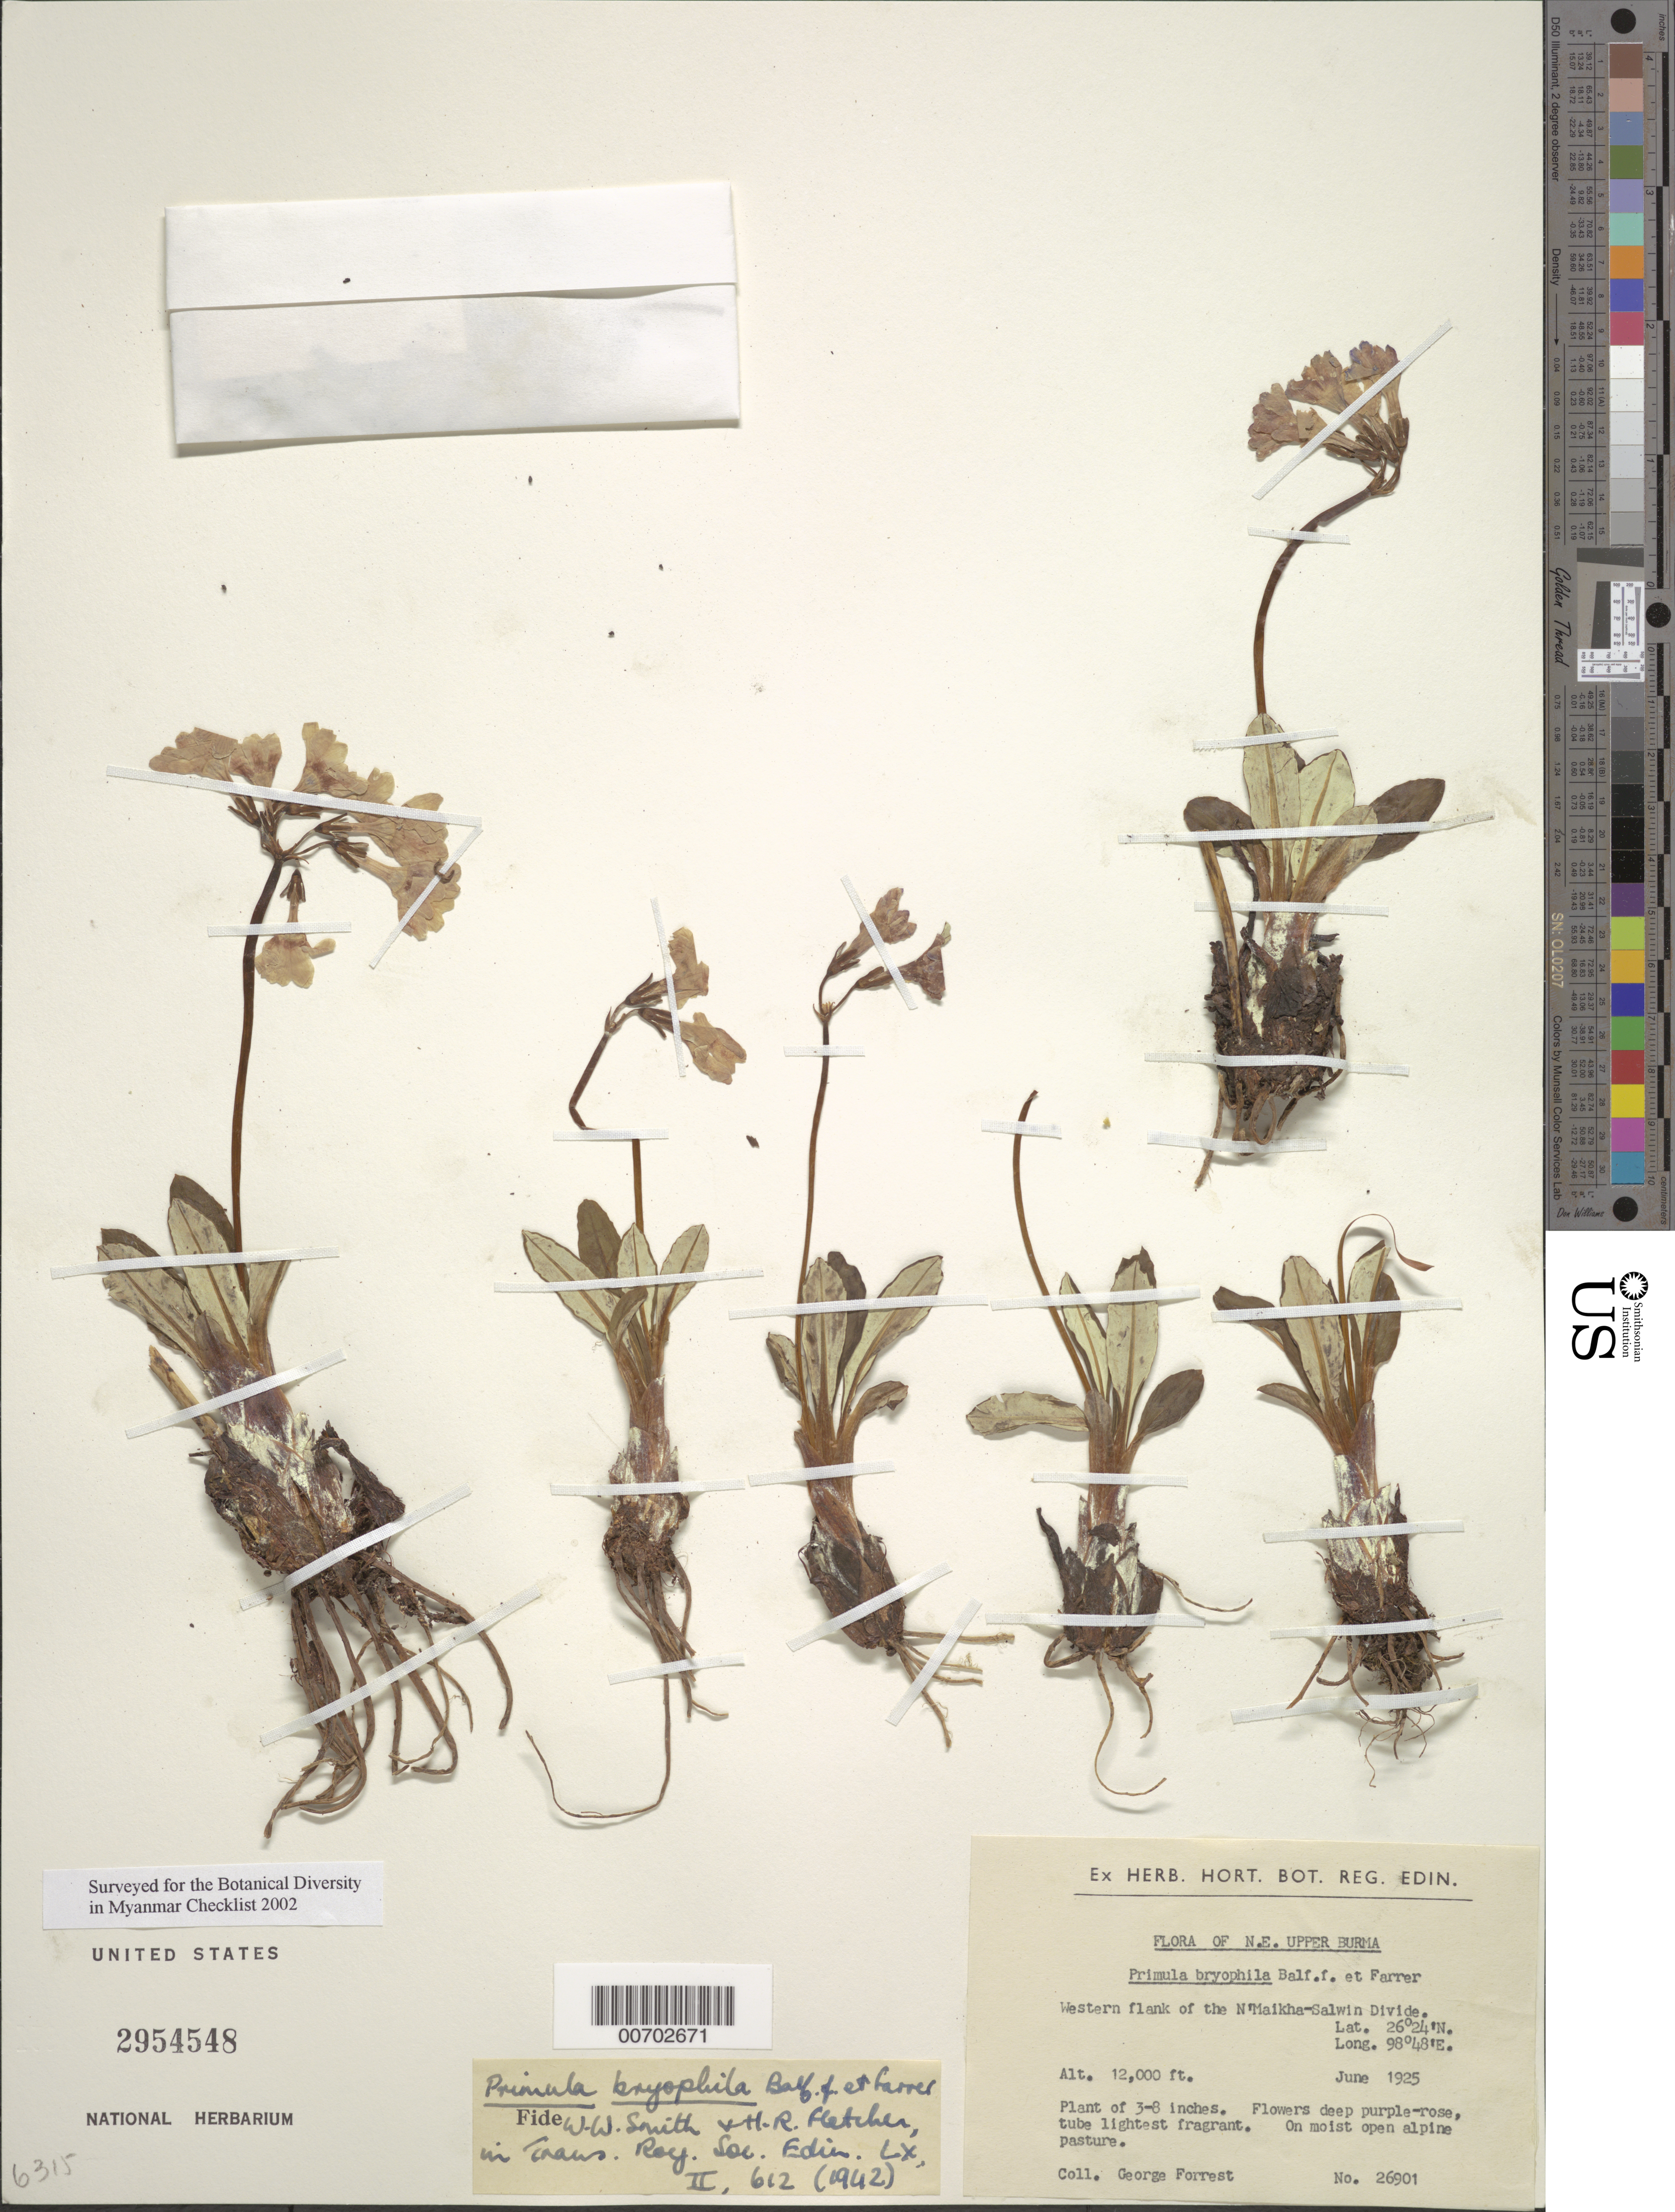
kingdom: Plantae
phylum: Tracheophyta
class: Magnoliopsida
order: Ericales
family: Primulaceae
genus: Primula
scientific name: Primula bryophila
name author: Balf. f. & Farrer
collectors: G. Forrest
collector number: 26901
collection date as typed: Jun 1925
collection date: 1925-06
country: Myanmar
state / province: Kachin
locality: N'Maikha-Salwin Divide, W flank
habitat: Moist open alpine pasture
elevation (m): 3658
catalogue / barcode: US 2954548